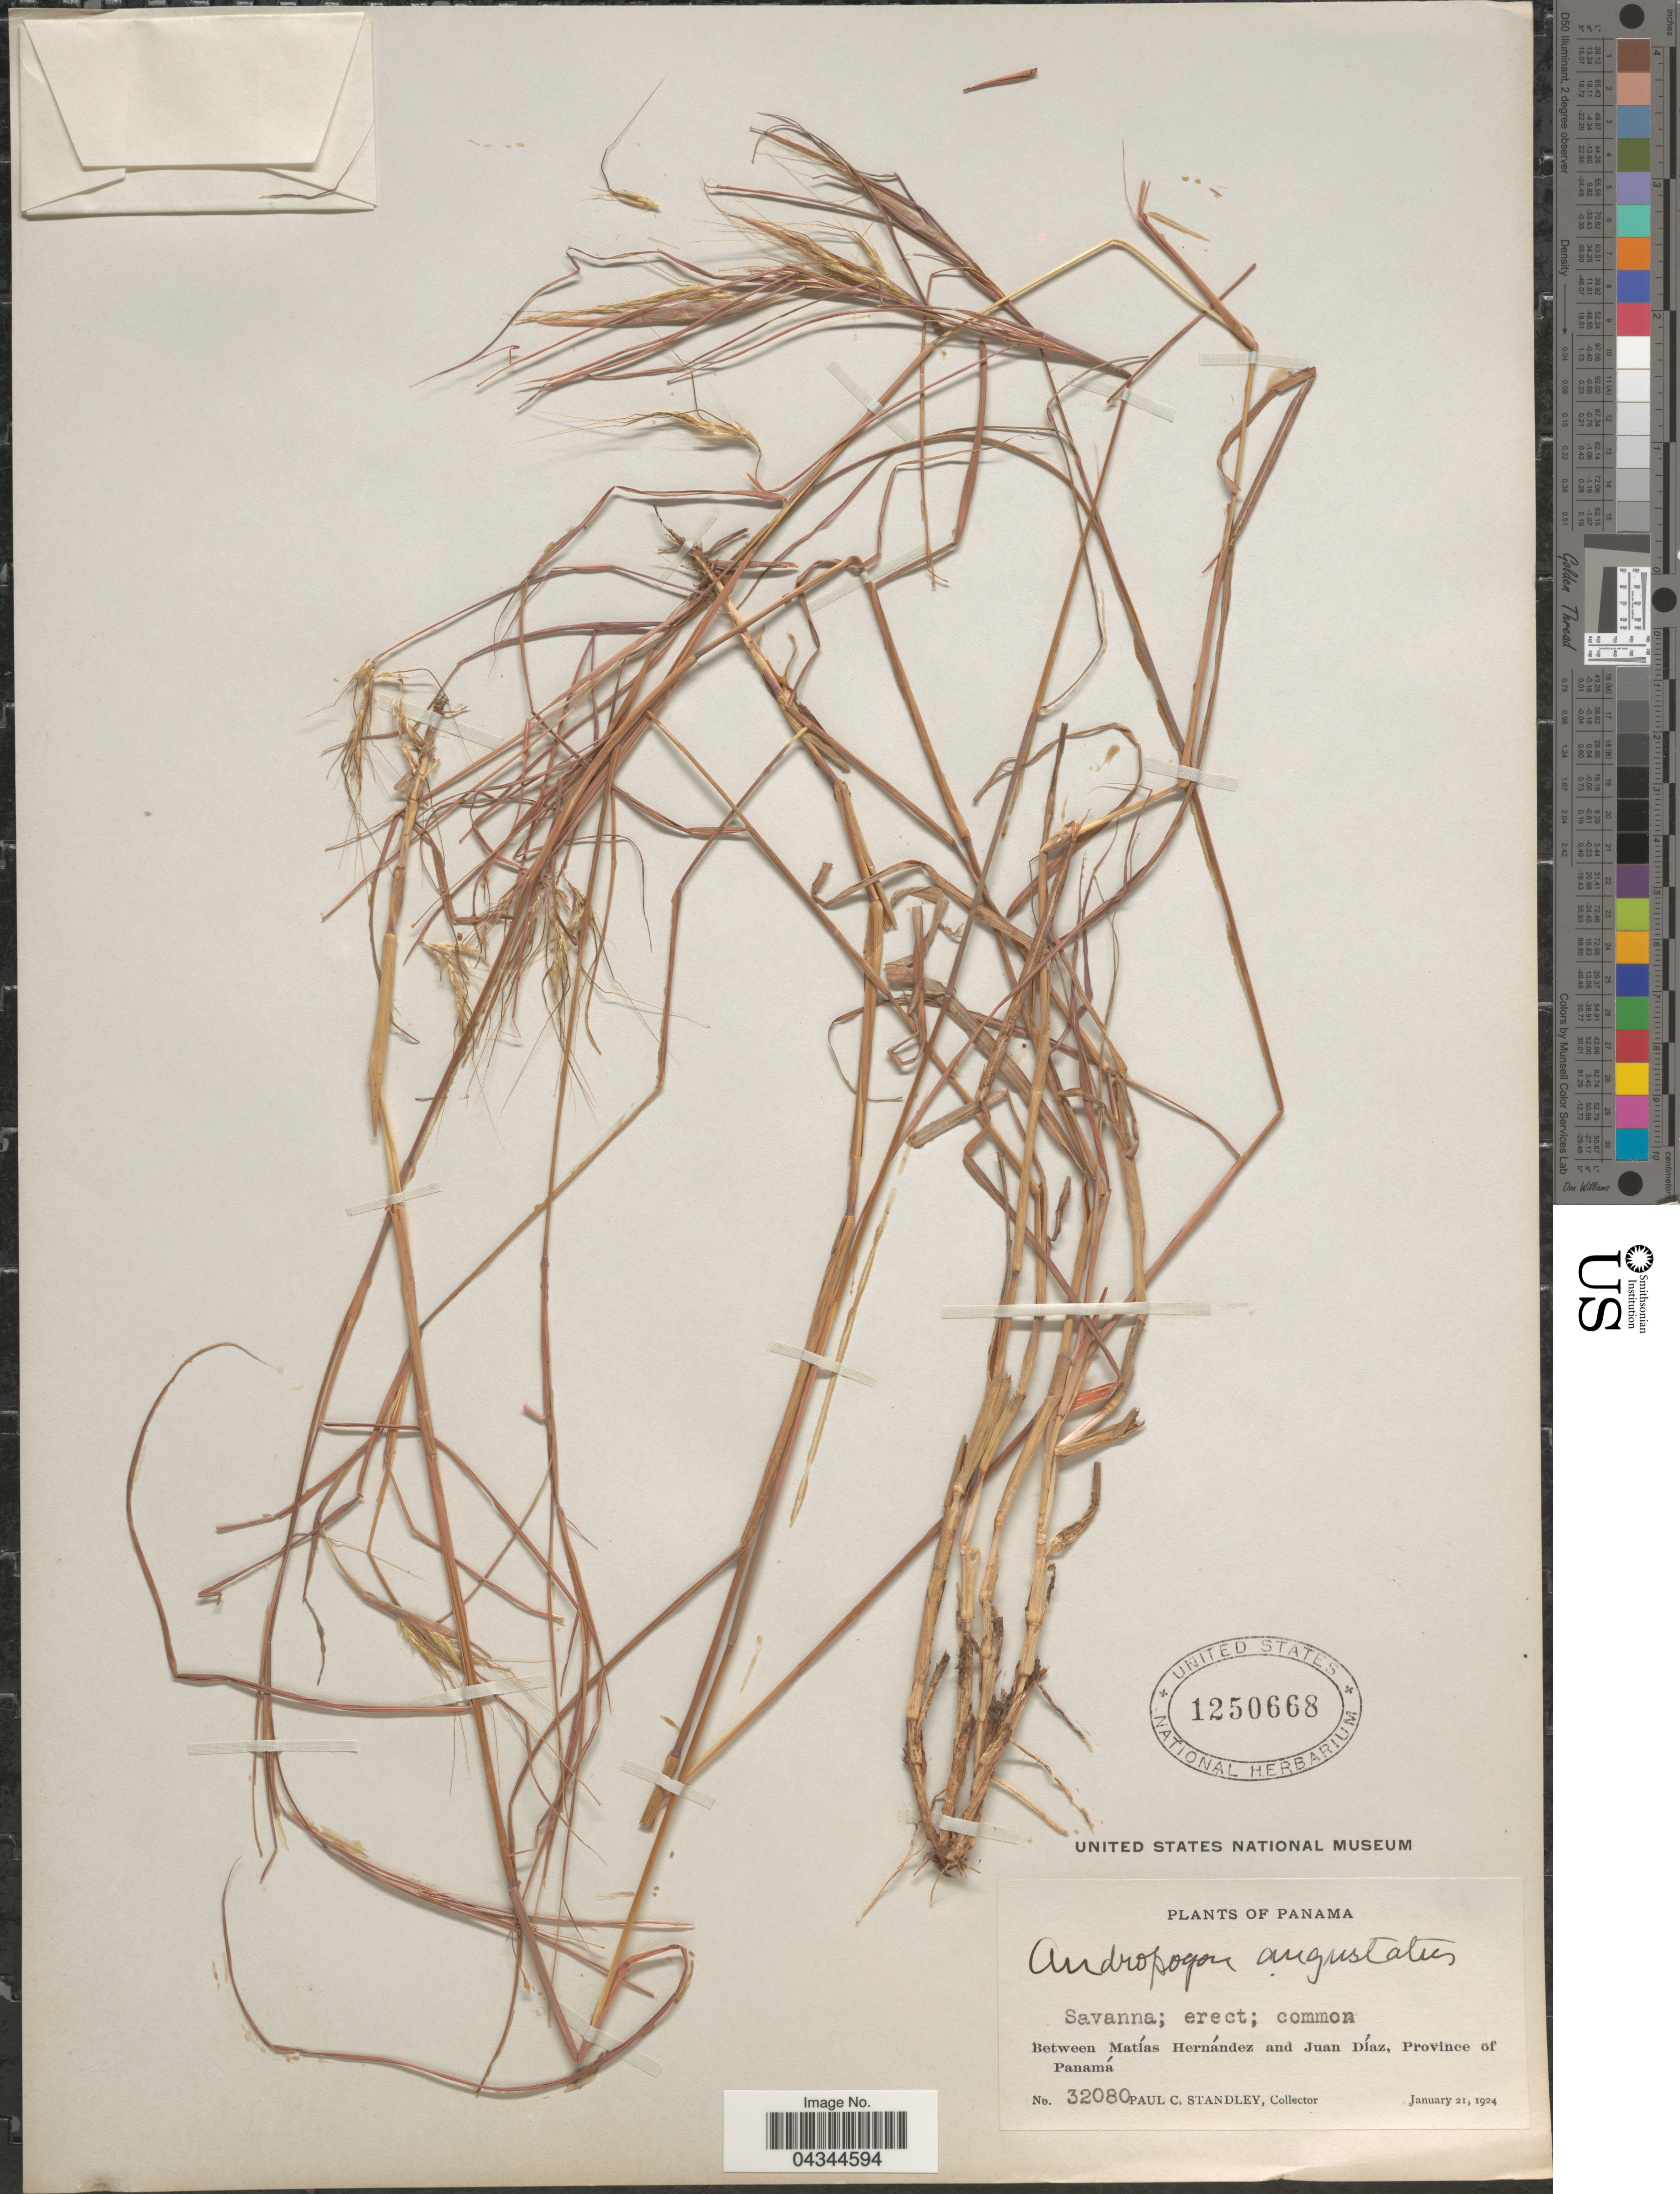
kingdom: Plantae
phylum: Tracheophyta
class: Liliopsida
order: Poales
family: Poaceae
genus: Andropogon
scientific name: Andropogon angustatus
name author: (J. Presl) Steud.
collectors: P. C. Standley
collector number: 32080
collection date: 1924-01-21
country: Panama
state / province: Panamá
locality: Between Matías Hernández and Juan Díaz.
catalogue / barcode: US 1250668